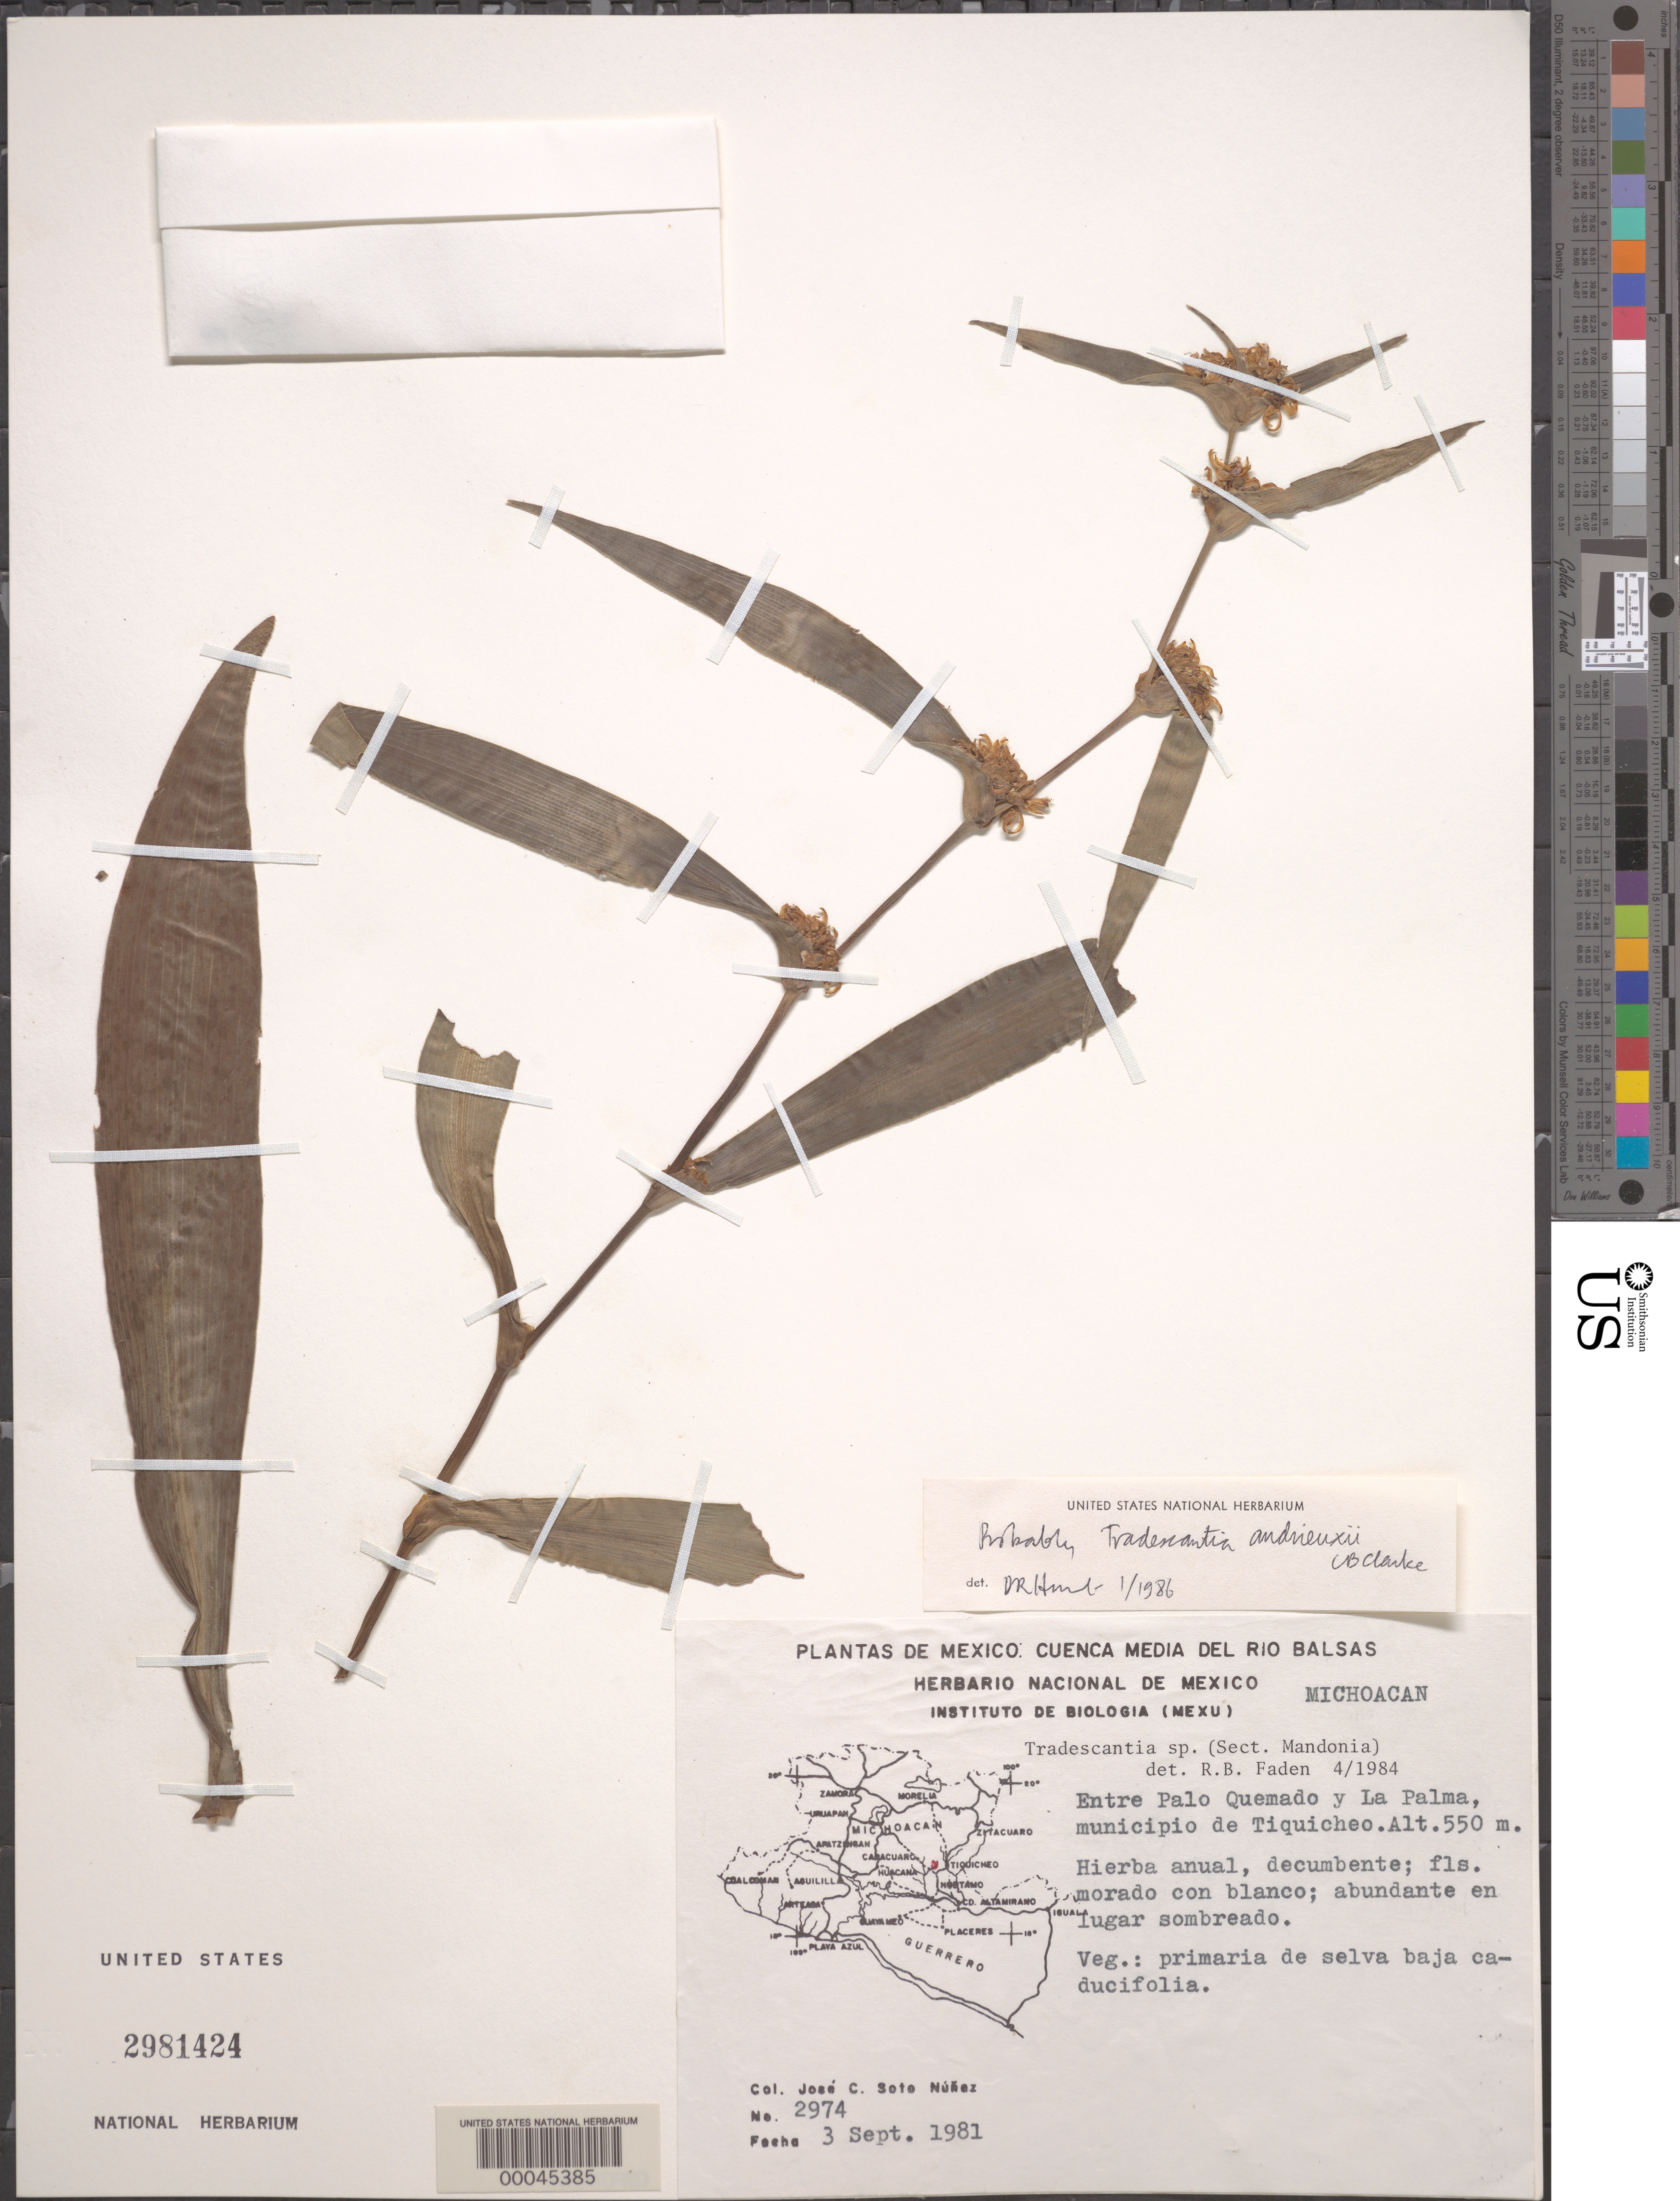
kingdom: Plantae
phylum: Tracheophyta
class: Liliopsida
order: Commelinales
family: Commelinaceae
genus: Tradescantia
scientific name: Tradescantia andrieuxii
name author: C.B. Clarke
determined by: Hunt, D. R.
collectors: J. C. Soto Núñez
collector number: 2974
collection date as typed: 03 Sep 1981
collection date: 1981-09-03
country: Mexico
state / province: Michoacán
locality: Tiquicheo Mun. (?), between Palo Quemado and La Palma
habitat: Thicket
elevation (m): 550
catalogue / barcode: US 2981424